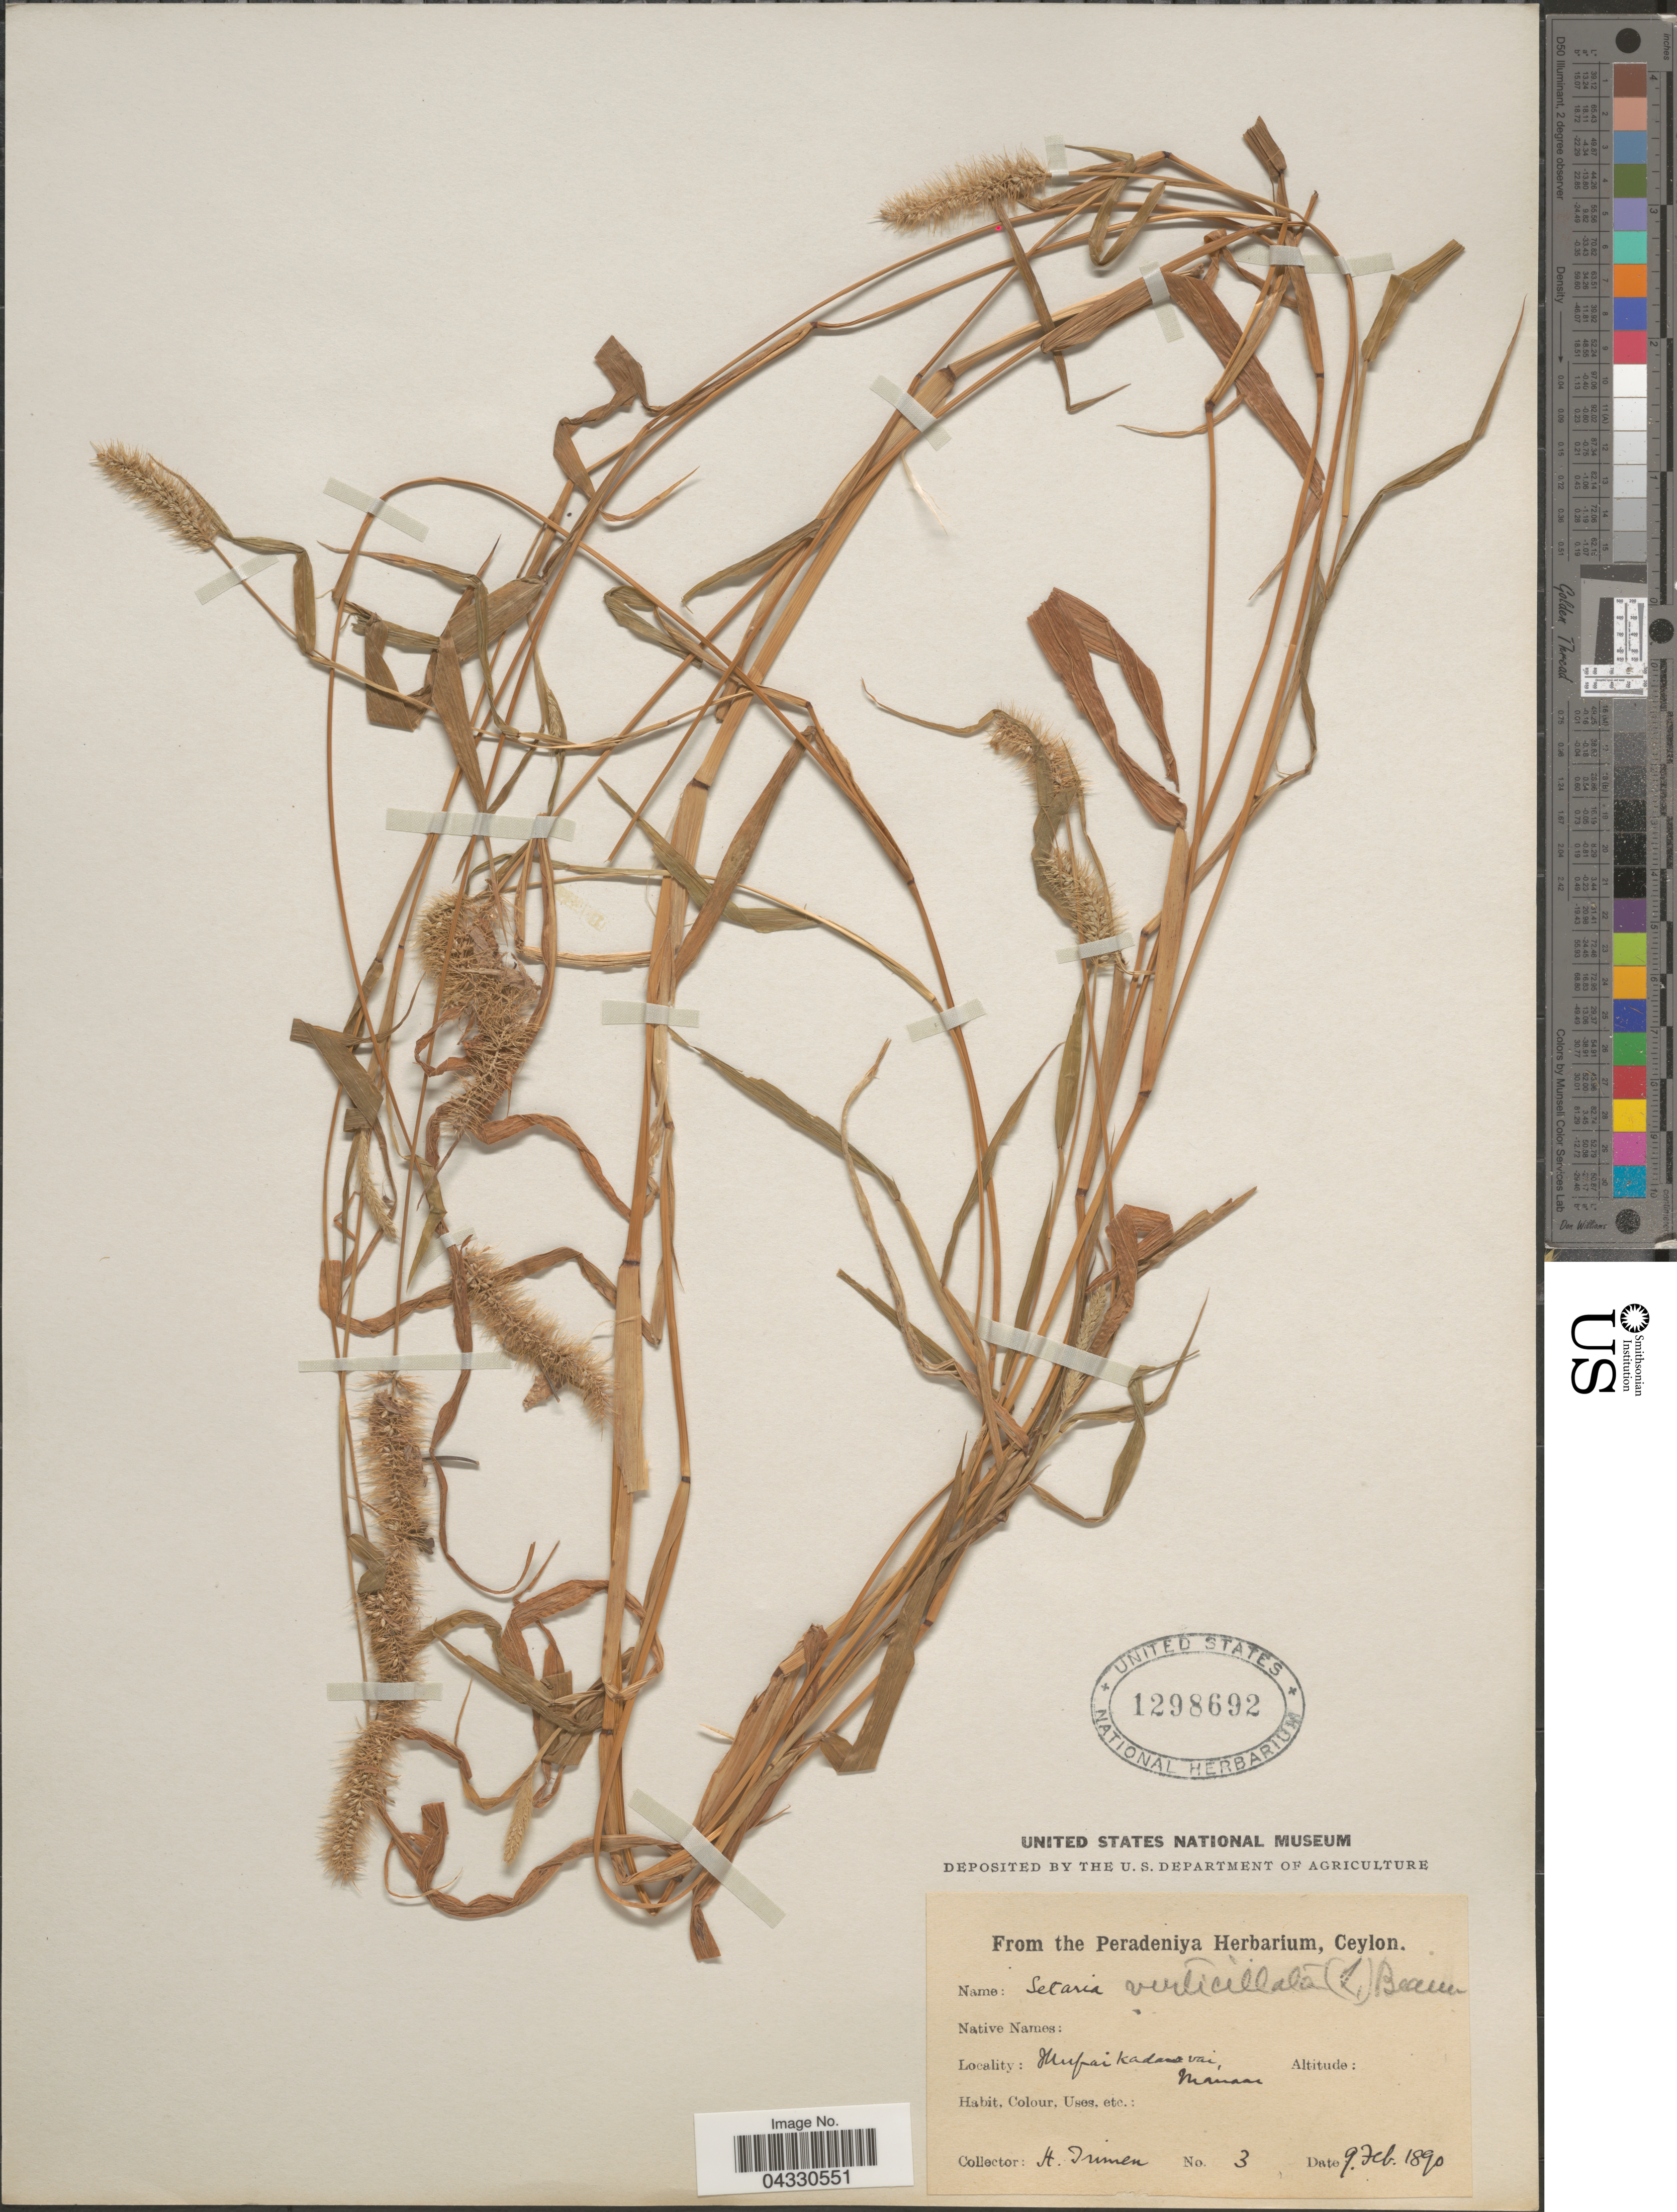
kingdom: Plantae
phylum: Tracheophyta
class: Liliopsida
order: Poales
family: Poaceae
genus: Setaria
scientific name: Setaria verticillata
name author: (L.) P. Beauv.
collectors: H. Trimen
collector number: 3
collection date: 1890-02-09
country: Sri Lanka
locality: Ceylon. Mufaikadanavai [interpreted], Mannar.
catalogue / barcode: US 1298692